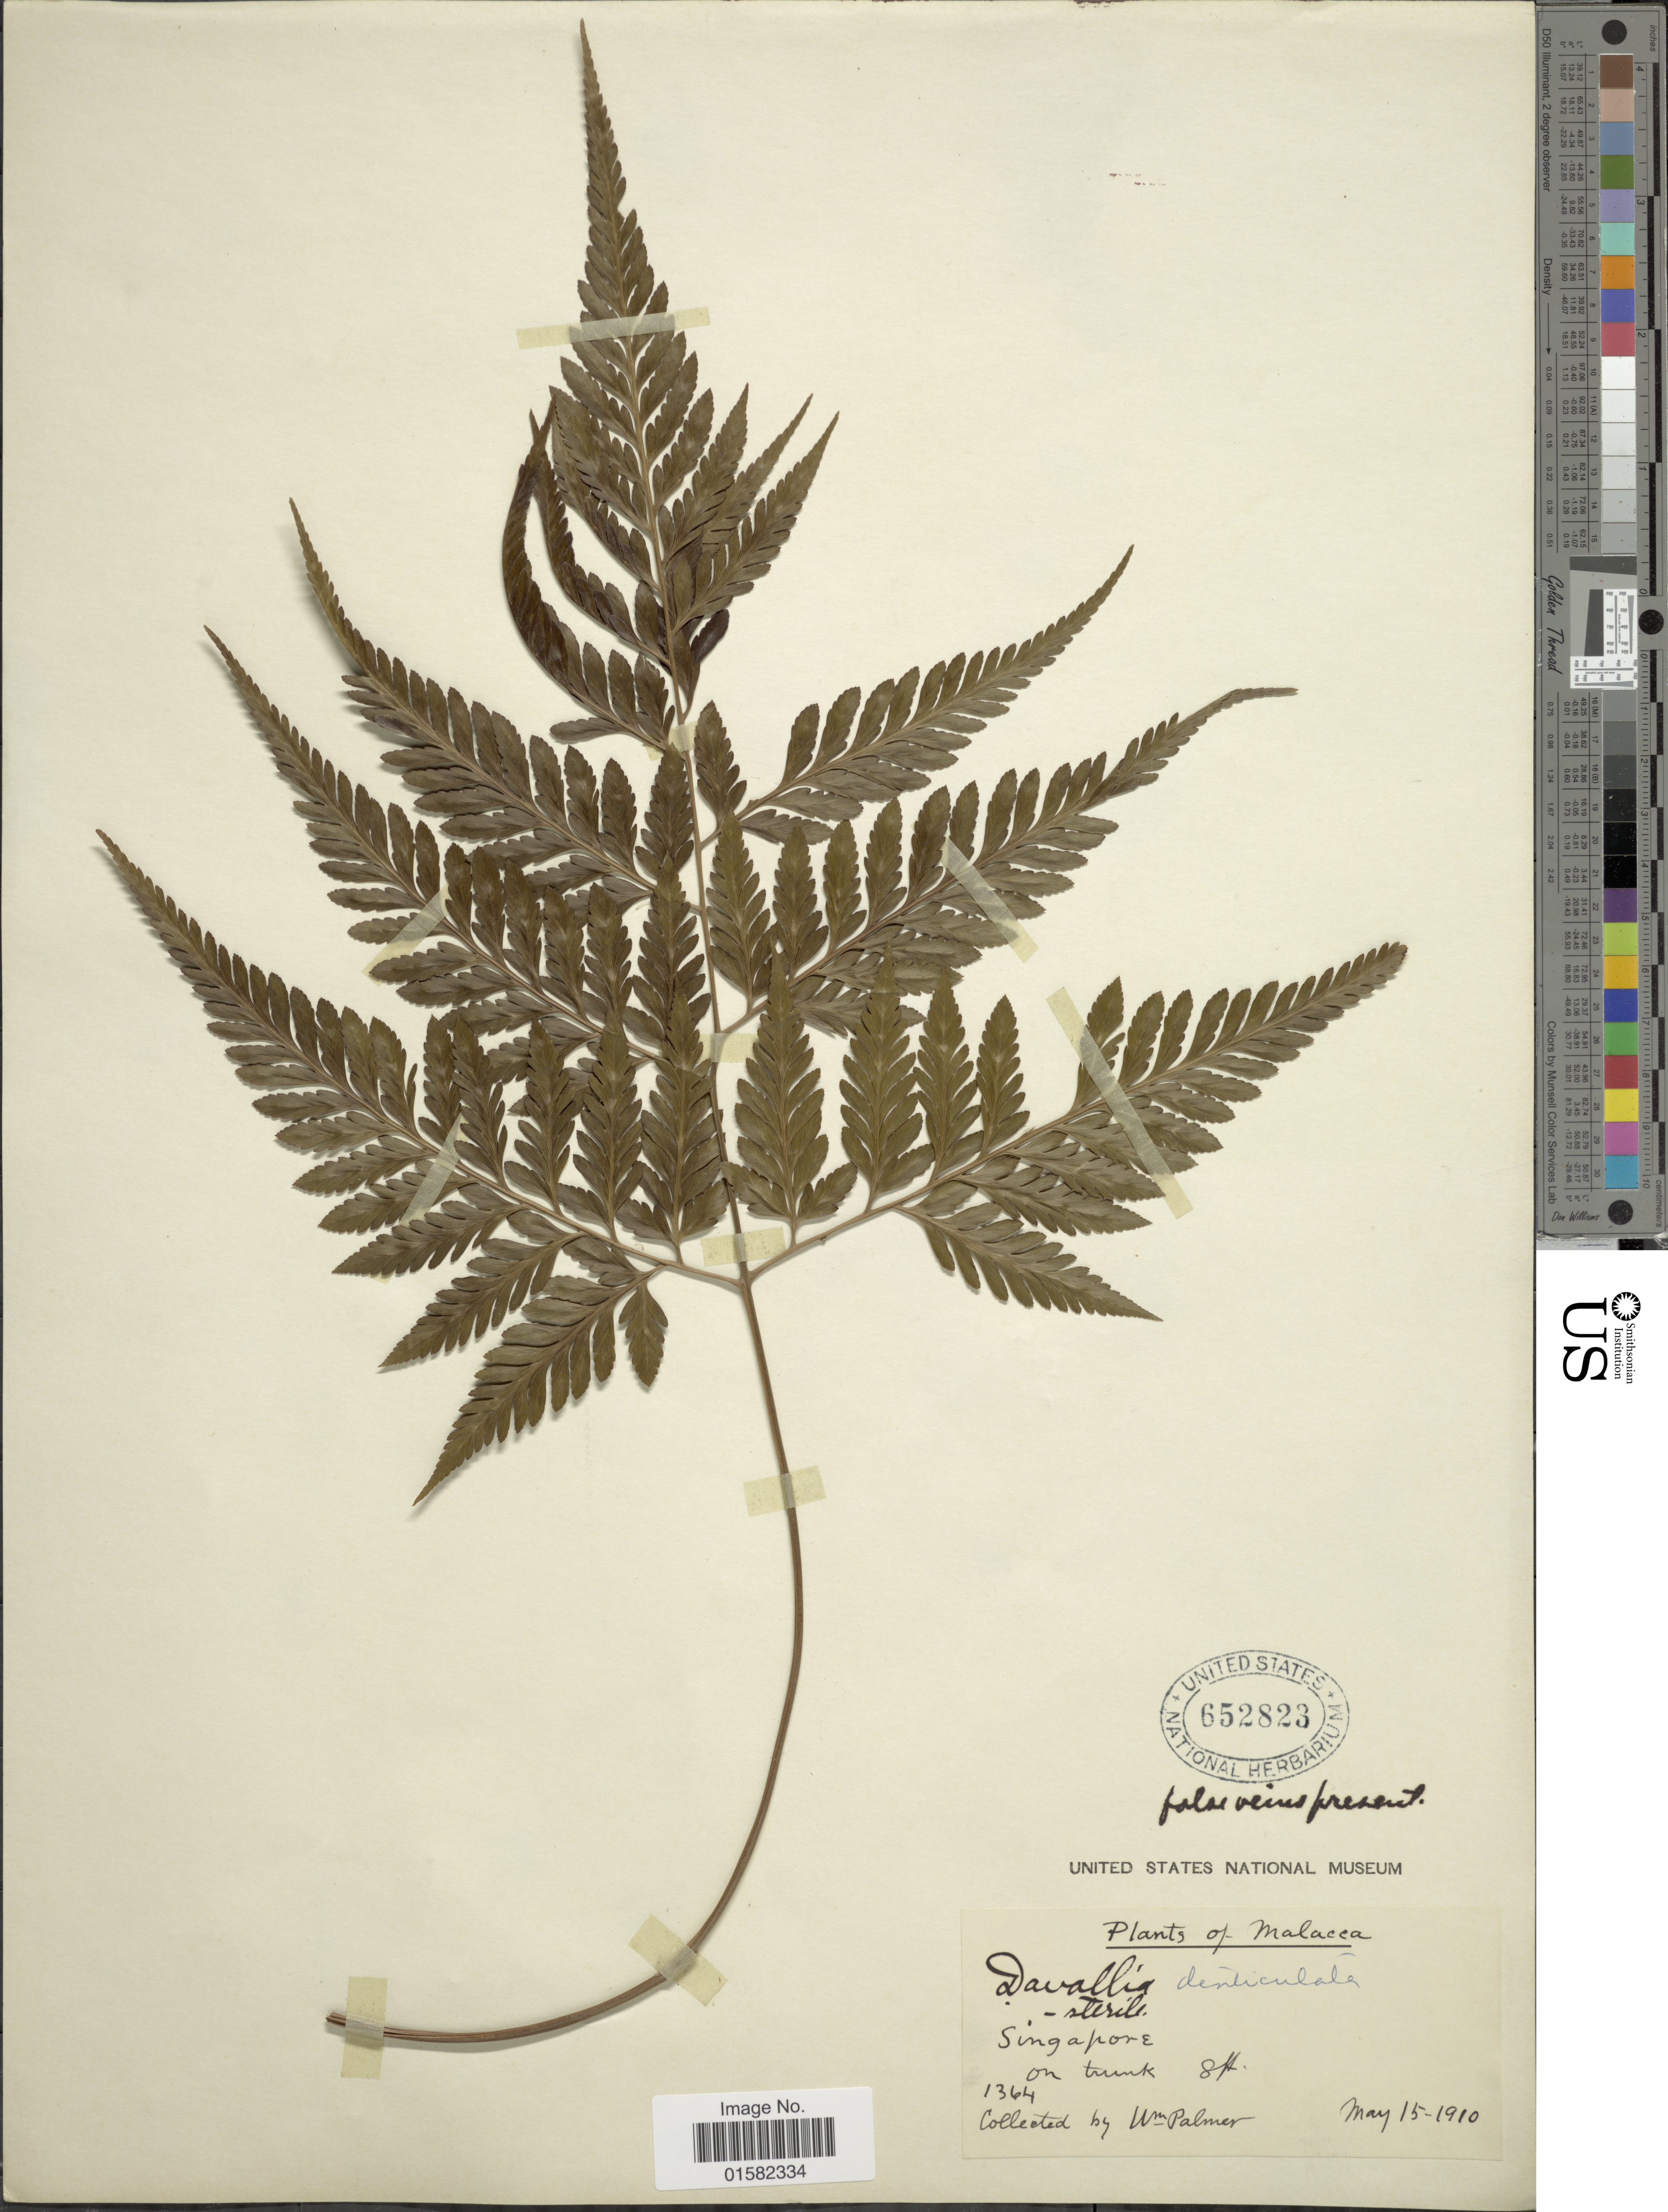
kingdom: Plantae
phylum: Tracheophyta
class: Polypodiopsida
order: Polypodiales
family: Davalliaceae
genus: Wibelia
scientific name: Wibelia denticulata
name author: (Burm. f.) M. Kato & Tsutsumi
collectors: W. Palmer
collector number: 1364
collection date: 1910-05-15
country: Singapore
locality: Malacca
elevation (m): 2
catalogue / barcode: US 652823